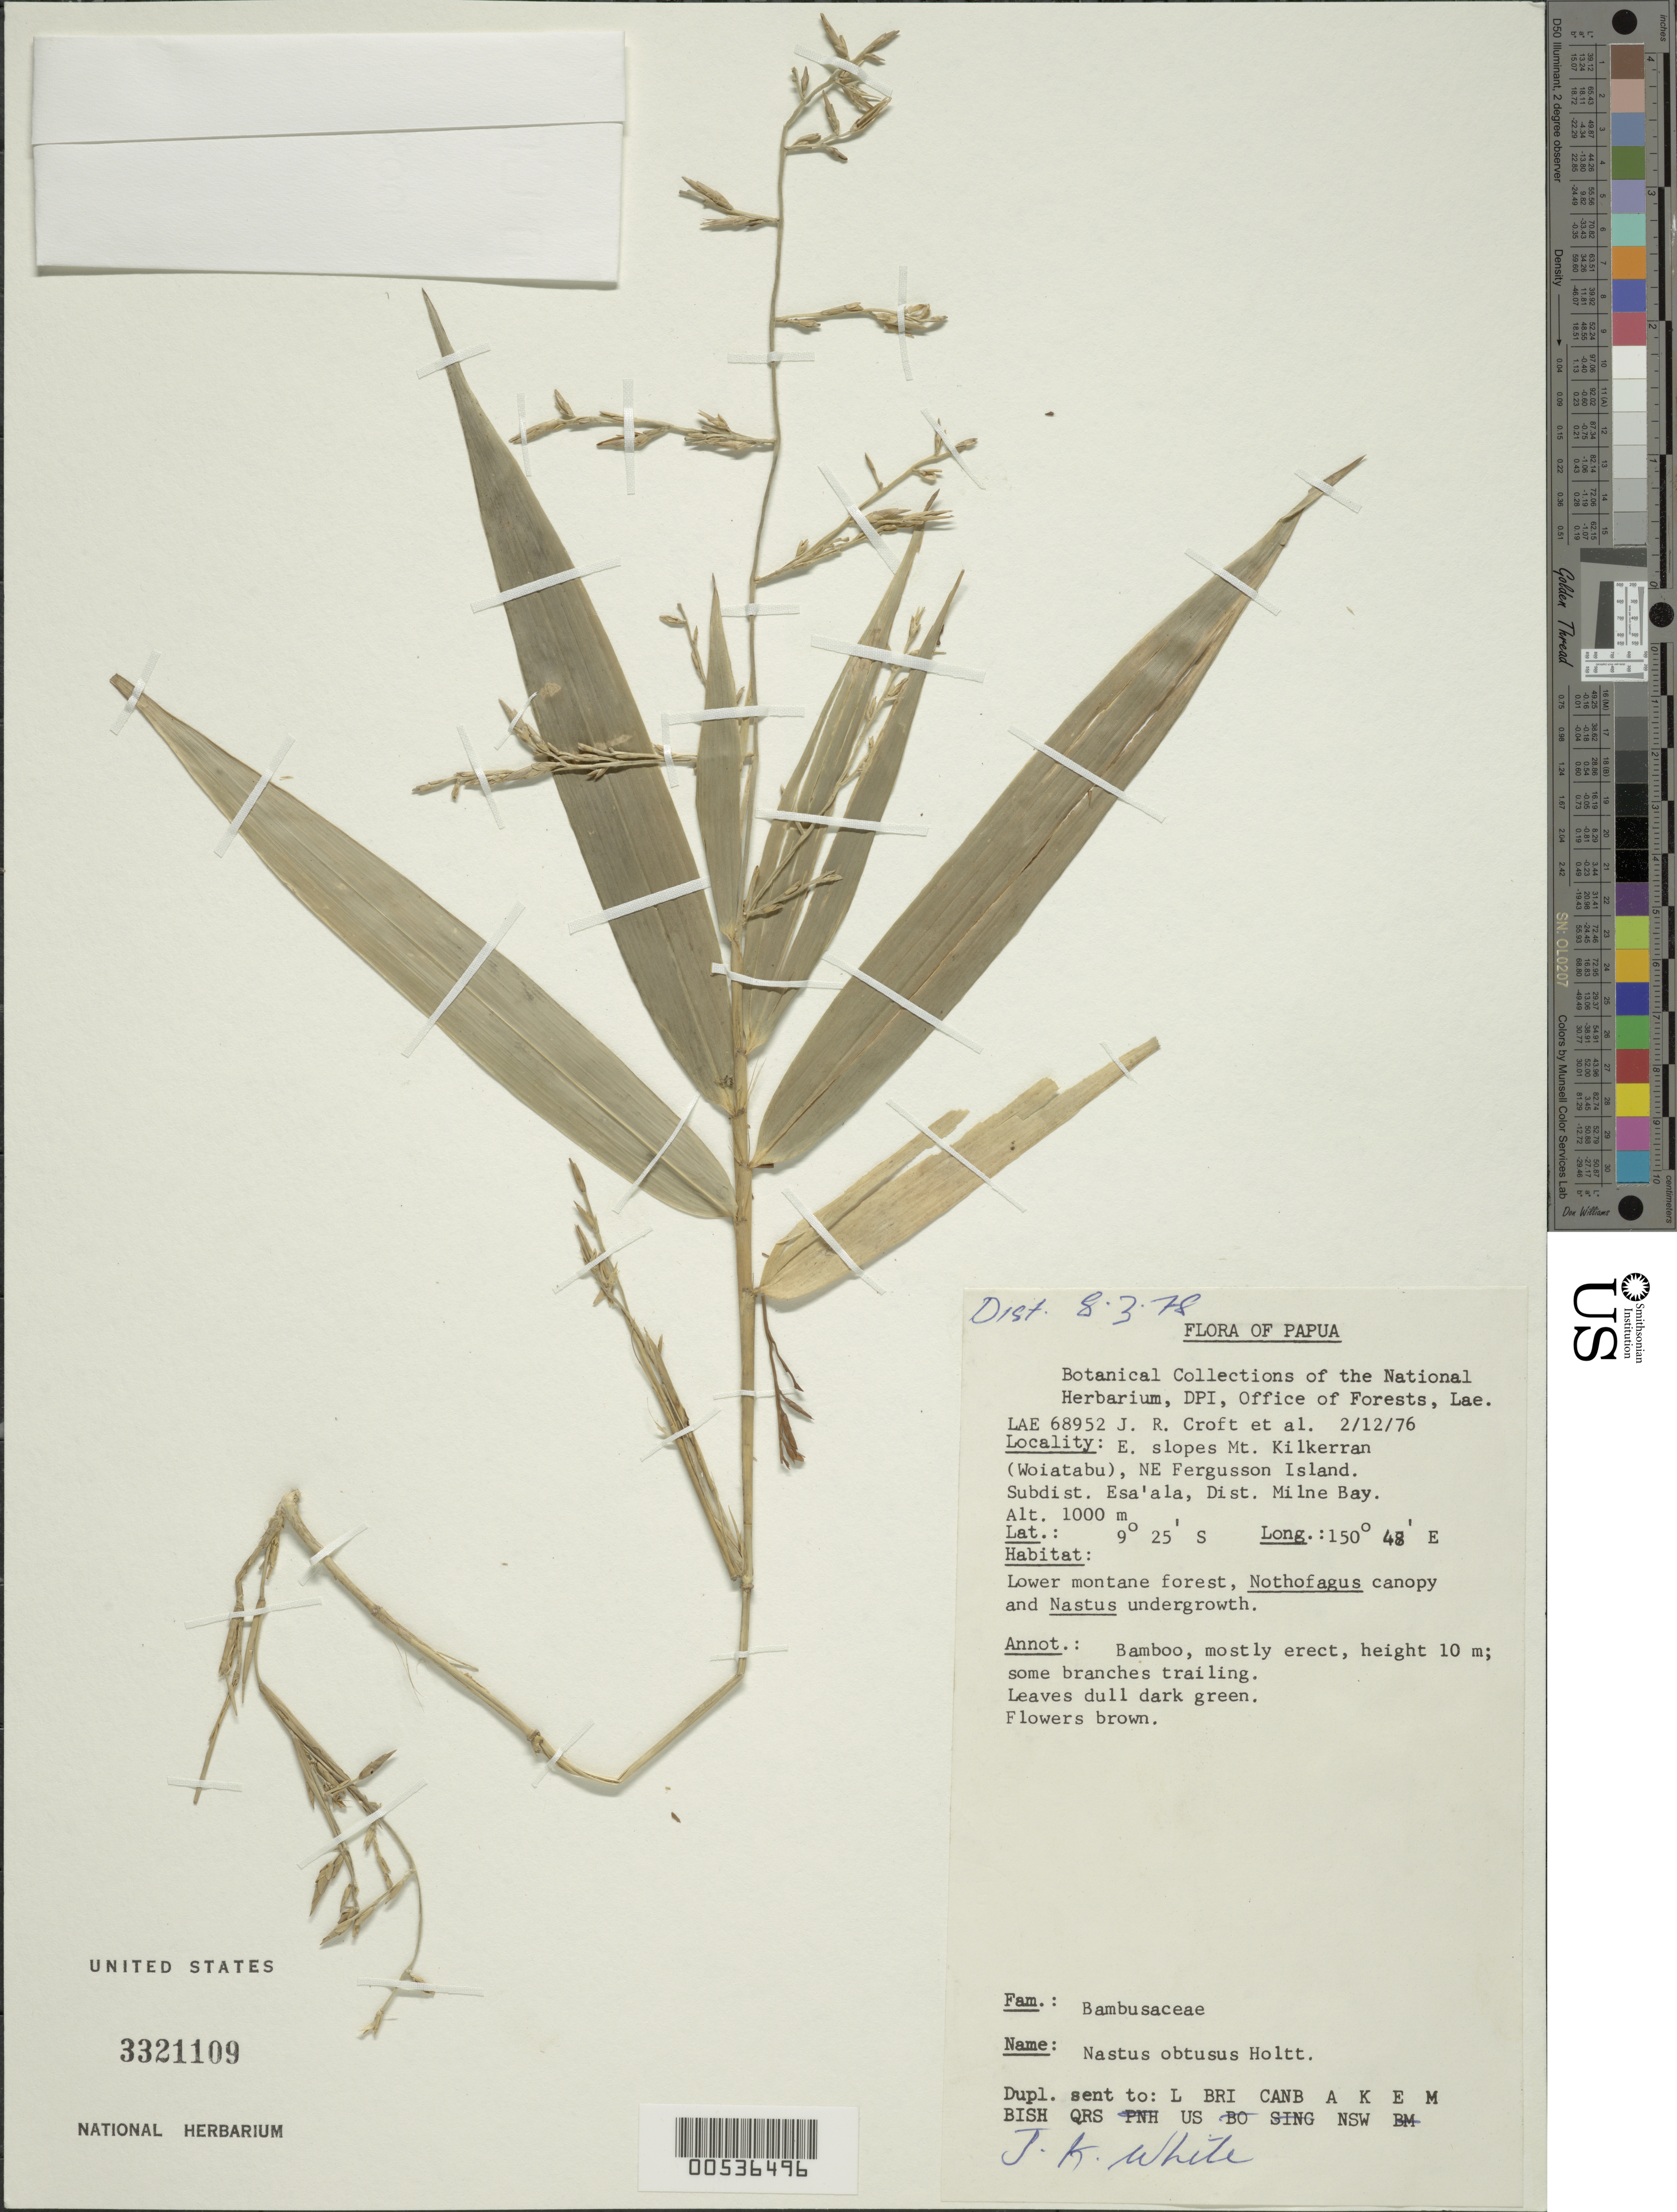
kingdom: Plantae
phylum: Tracheophyta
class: Liliopsida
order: Poales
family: Poaceae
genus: Nastus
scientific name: Nastus obtusus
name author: Holttum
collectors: J. R. Croft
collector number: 68952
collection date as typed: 02 Dec 1976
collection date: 1976-12-02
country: Papua New Guinea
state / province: Milne Bay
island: Fergusson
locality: Mt. kilkerran, ne fergusson island, milne bay dist.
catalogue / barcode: US 3321109